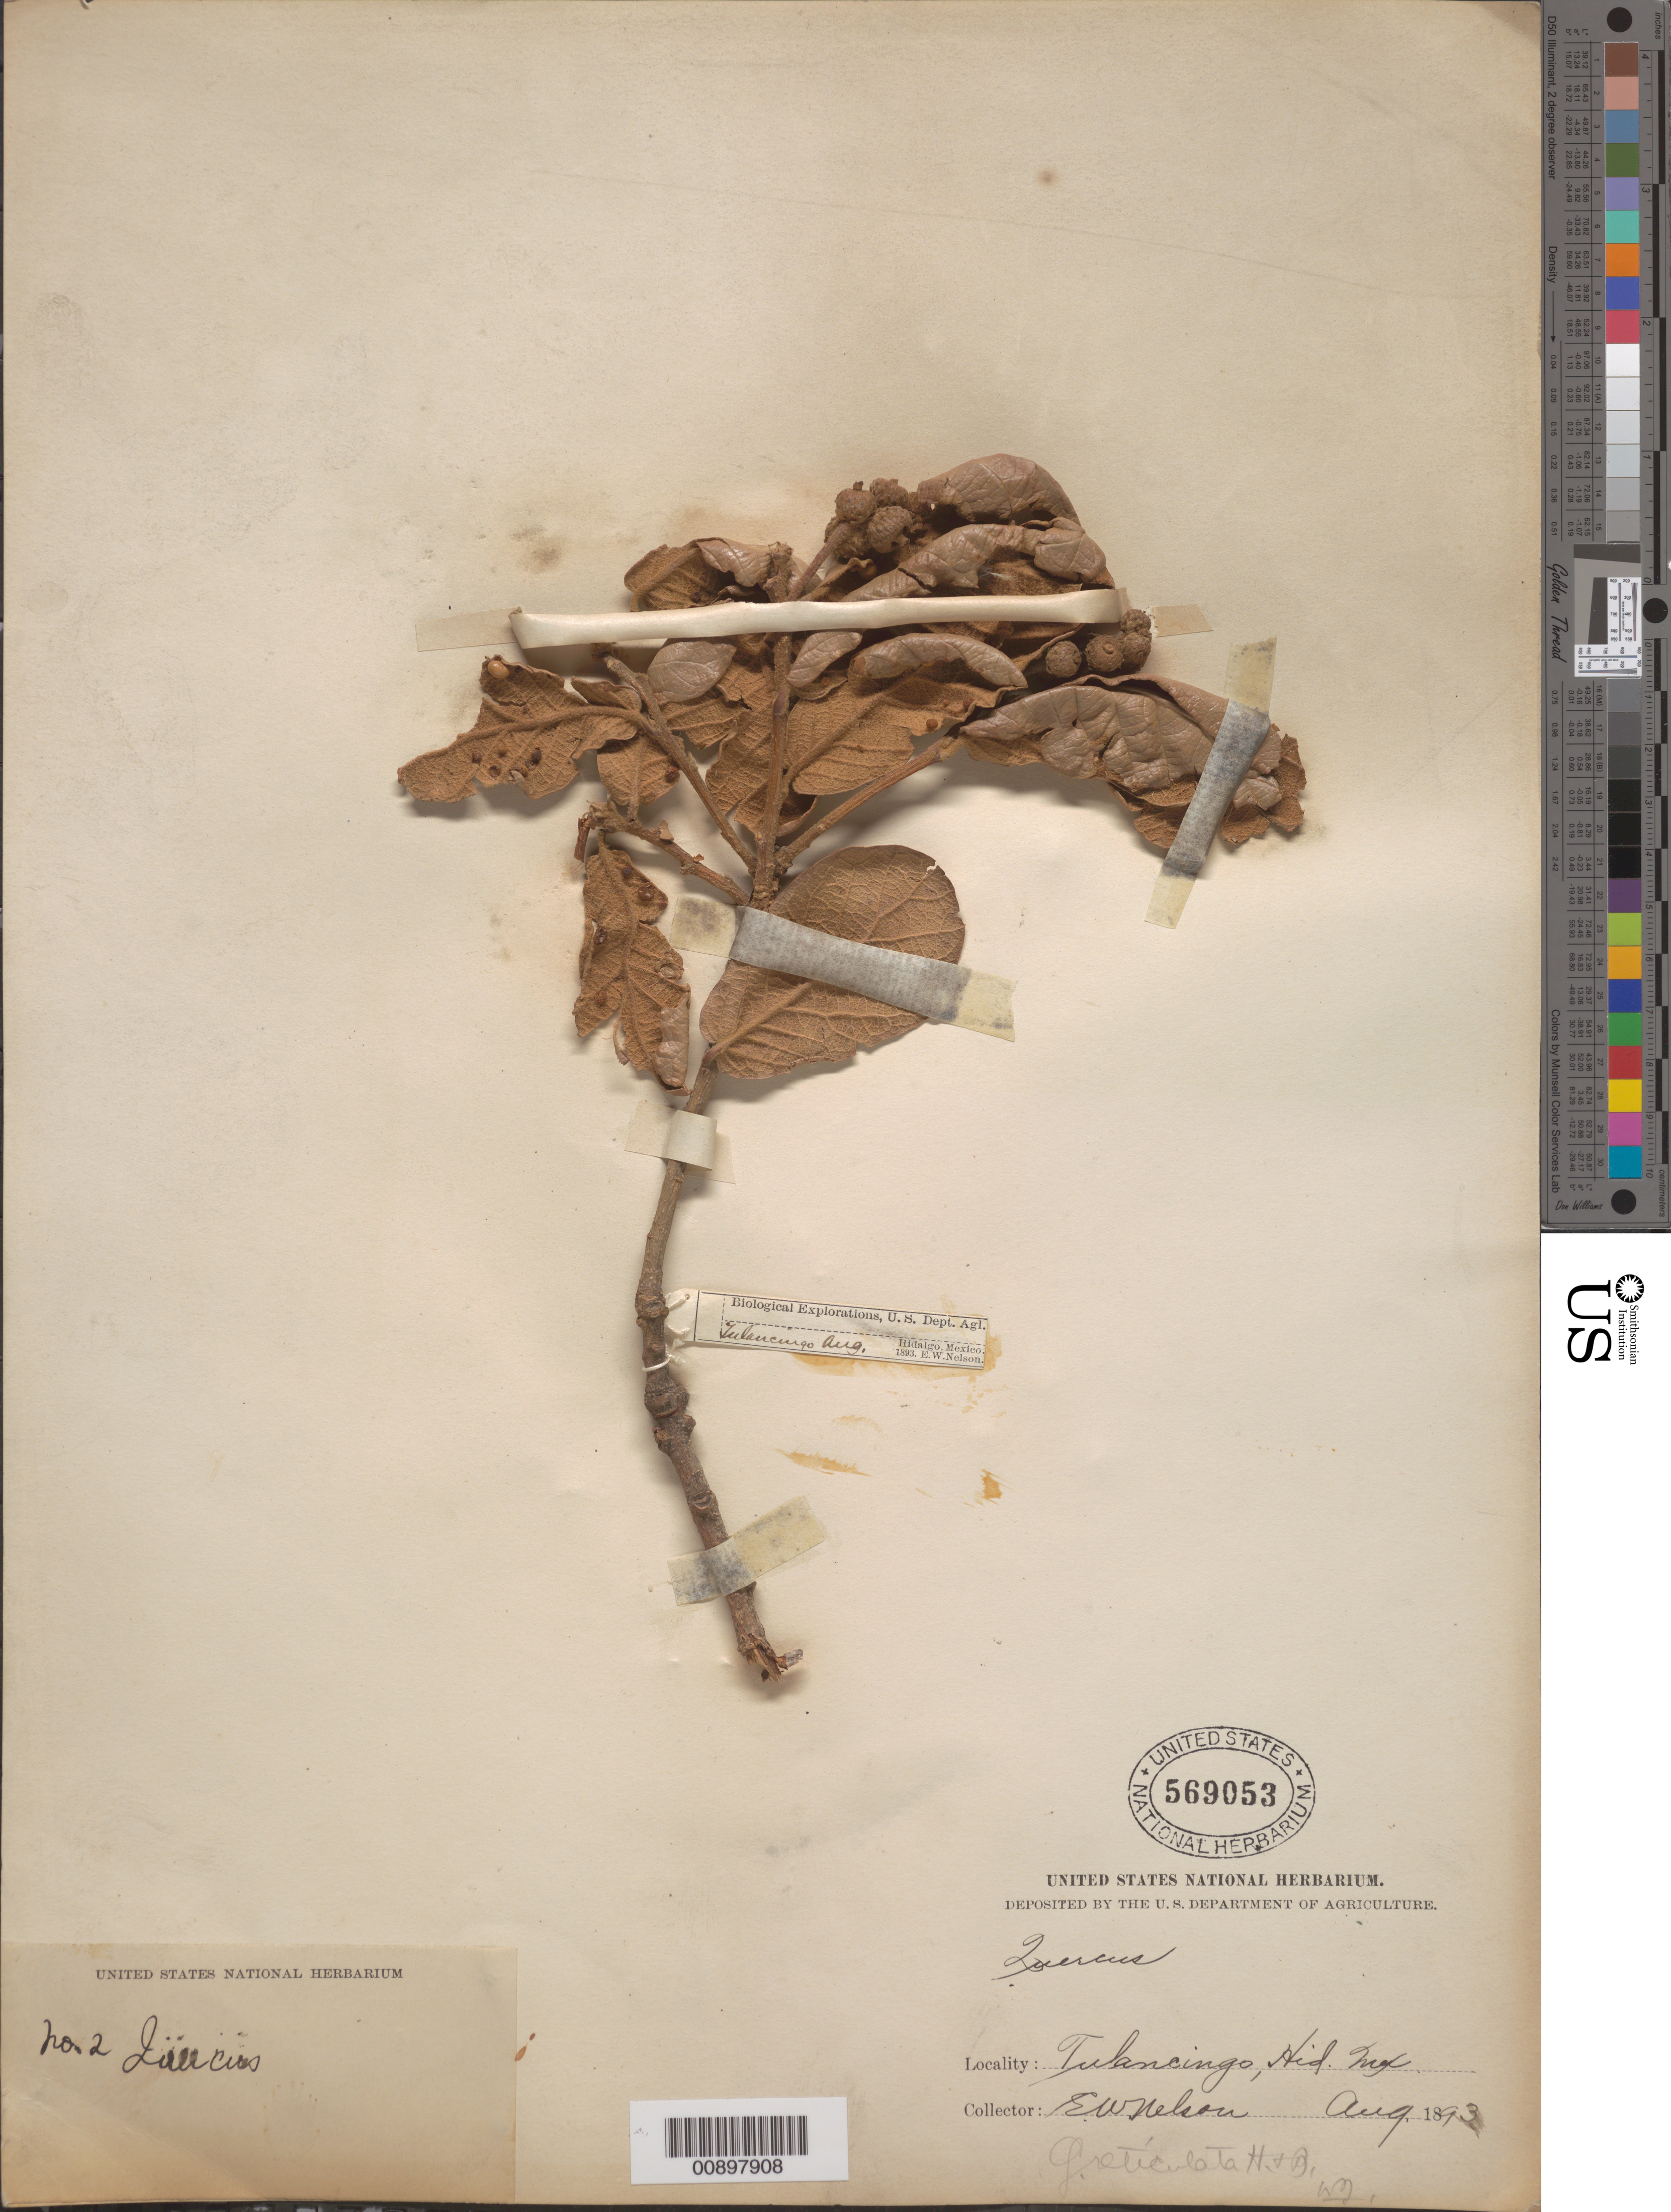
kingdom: Plantae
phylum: Tracheophyta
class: Magnoliopsida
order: Fagales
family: Fagaceae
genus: Quercus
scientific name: Quercus reticulata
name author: Humb. & Bonpl.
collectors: E. W. Nelson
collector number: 2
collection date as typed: Aug 1893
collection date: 1893-08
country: Mexico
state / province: Hidalgo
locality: Tulancingo, Hidalgo.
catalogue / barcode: US 569053